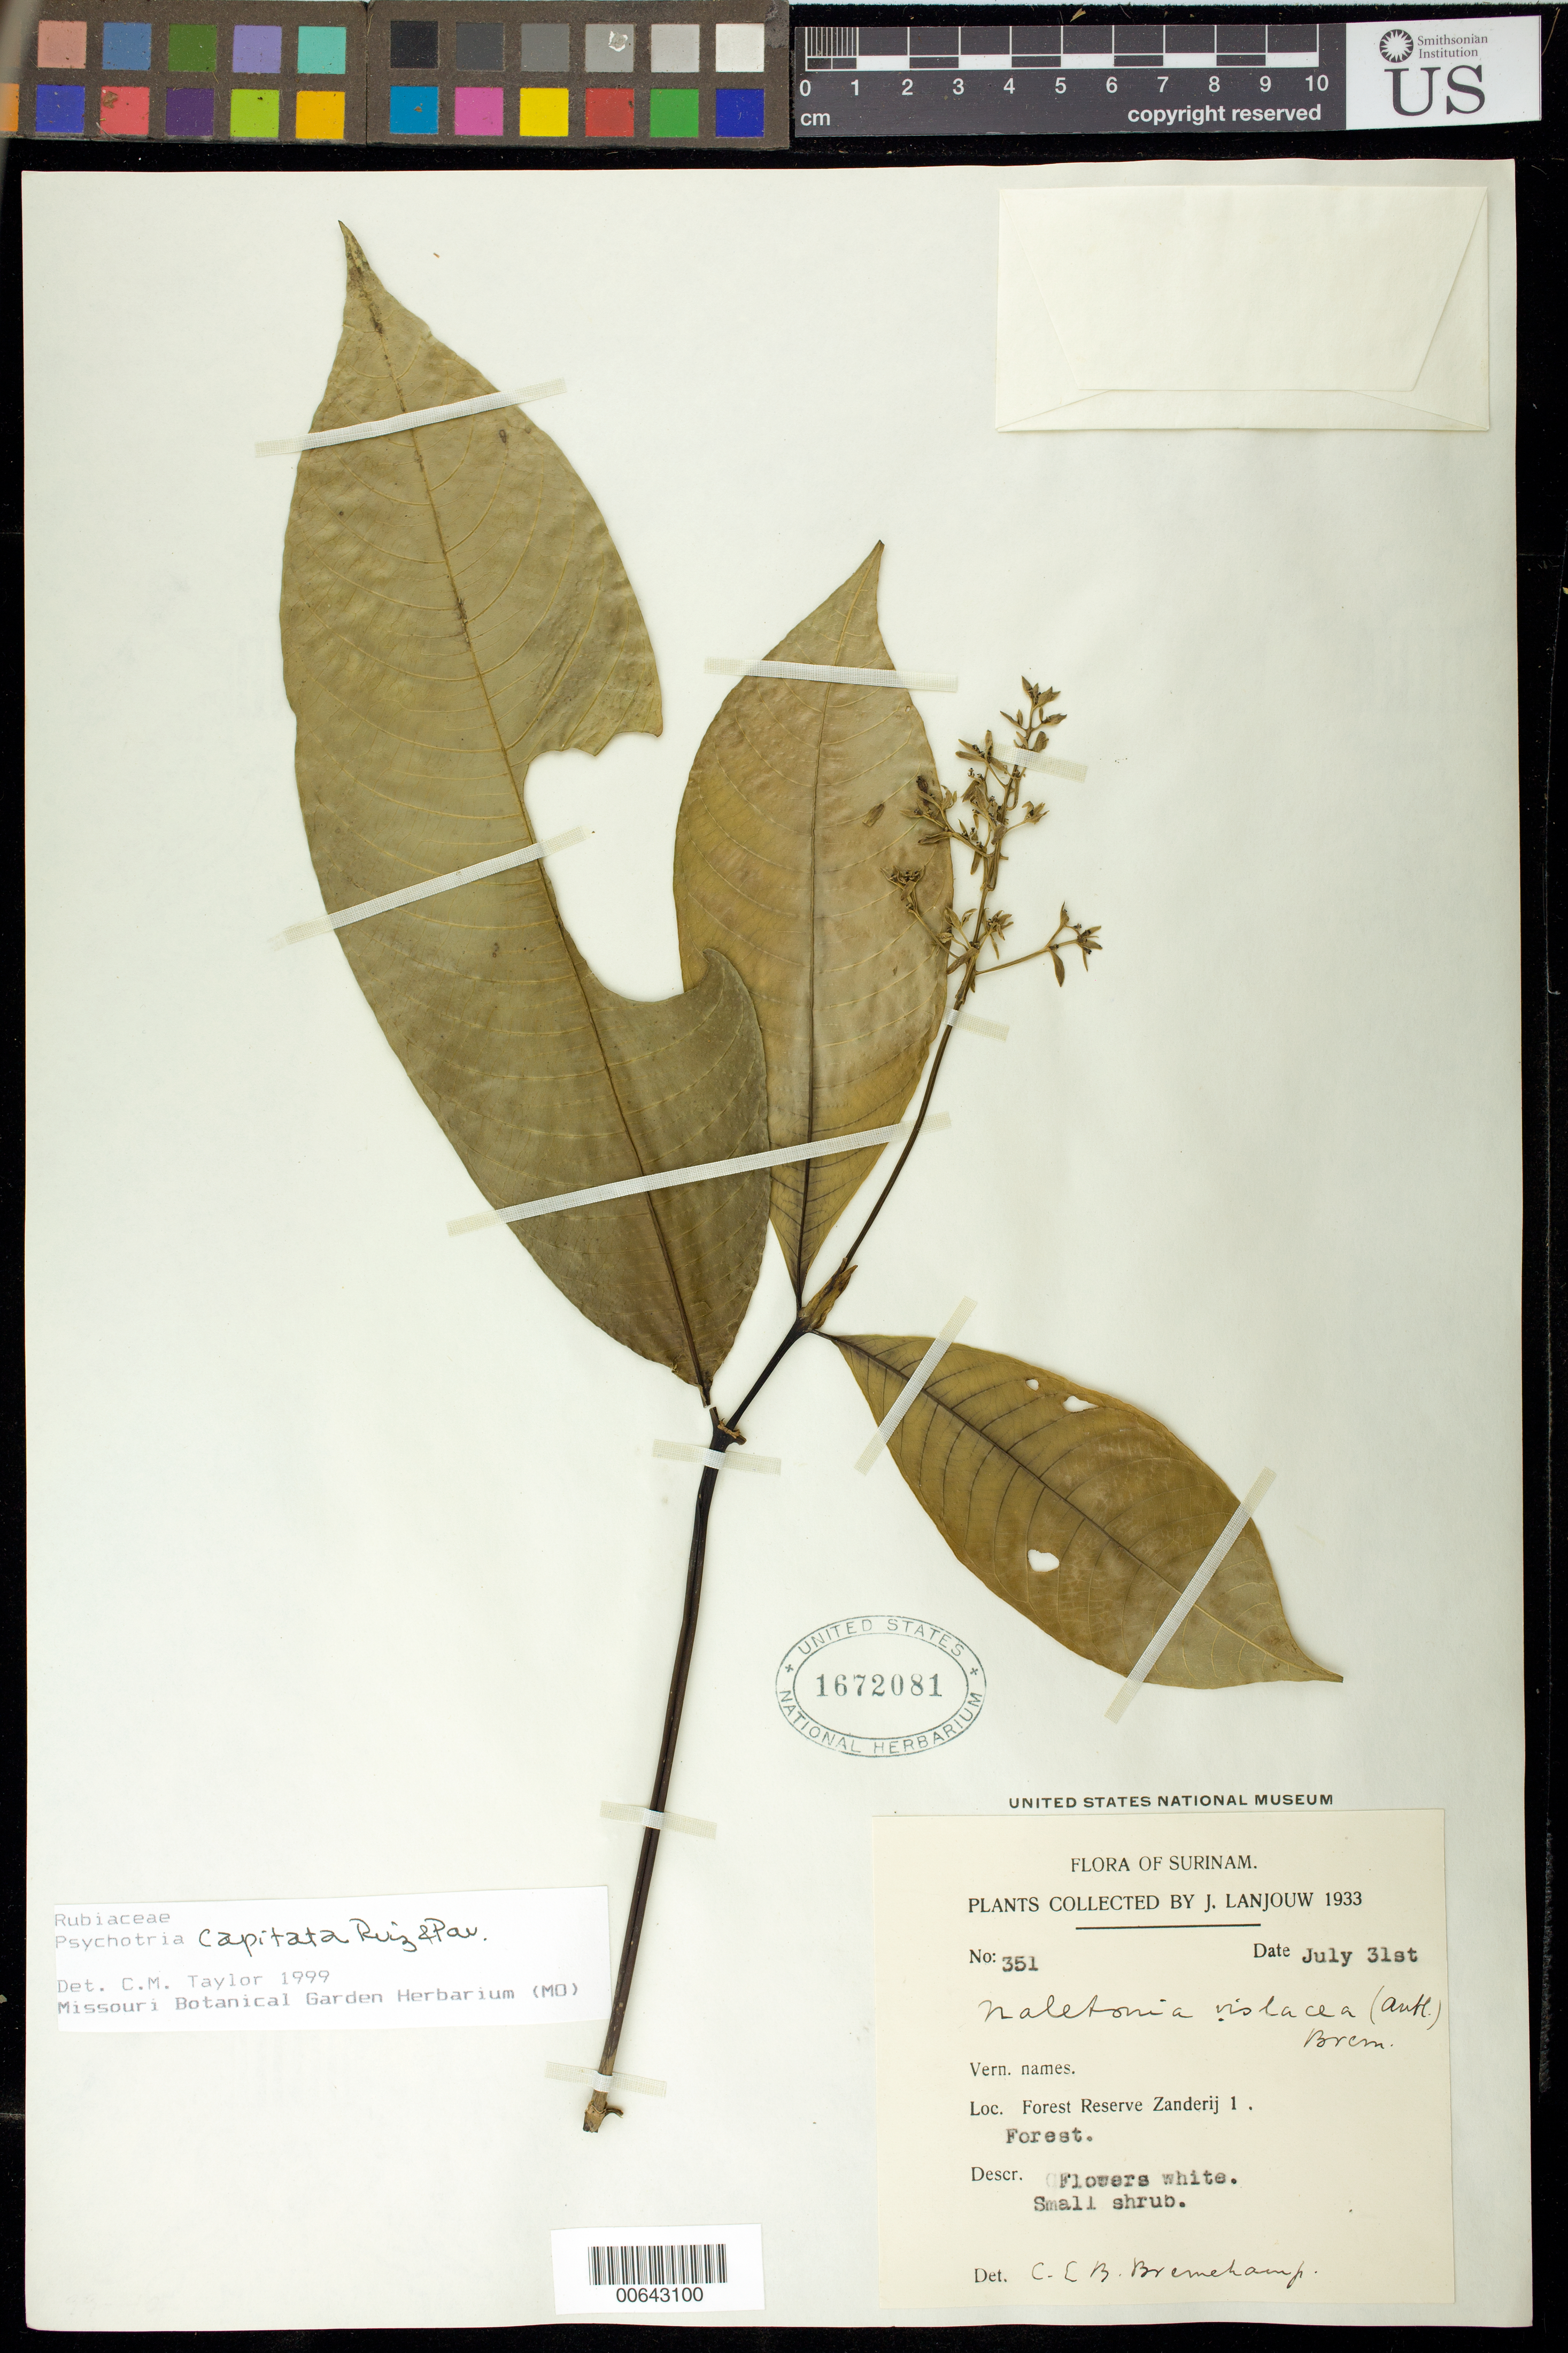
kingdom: Plantae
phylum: Tracheophyta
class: Magnoliopsida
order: Gentianales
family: Rubiaceae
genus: Palicourea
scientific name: Palicourea violacea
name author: (Aubl.) A. Rich.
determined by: Kirkbride, J. H., Jr.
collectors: J. Lanjouw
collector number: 351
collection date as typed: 31-Jul-33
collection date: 1933-07-31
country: Suriname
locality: Forest Reserve Zanderij I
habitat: Forest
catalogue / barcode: US 1672081